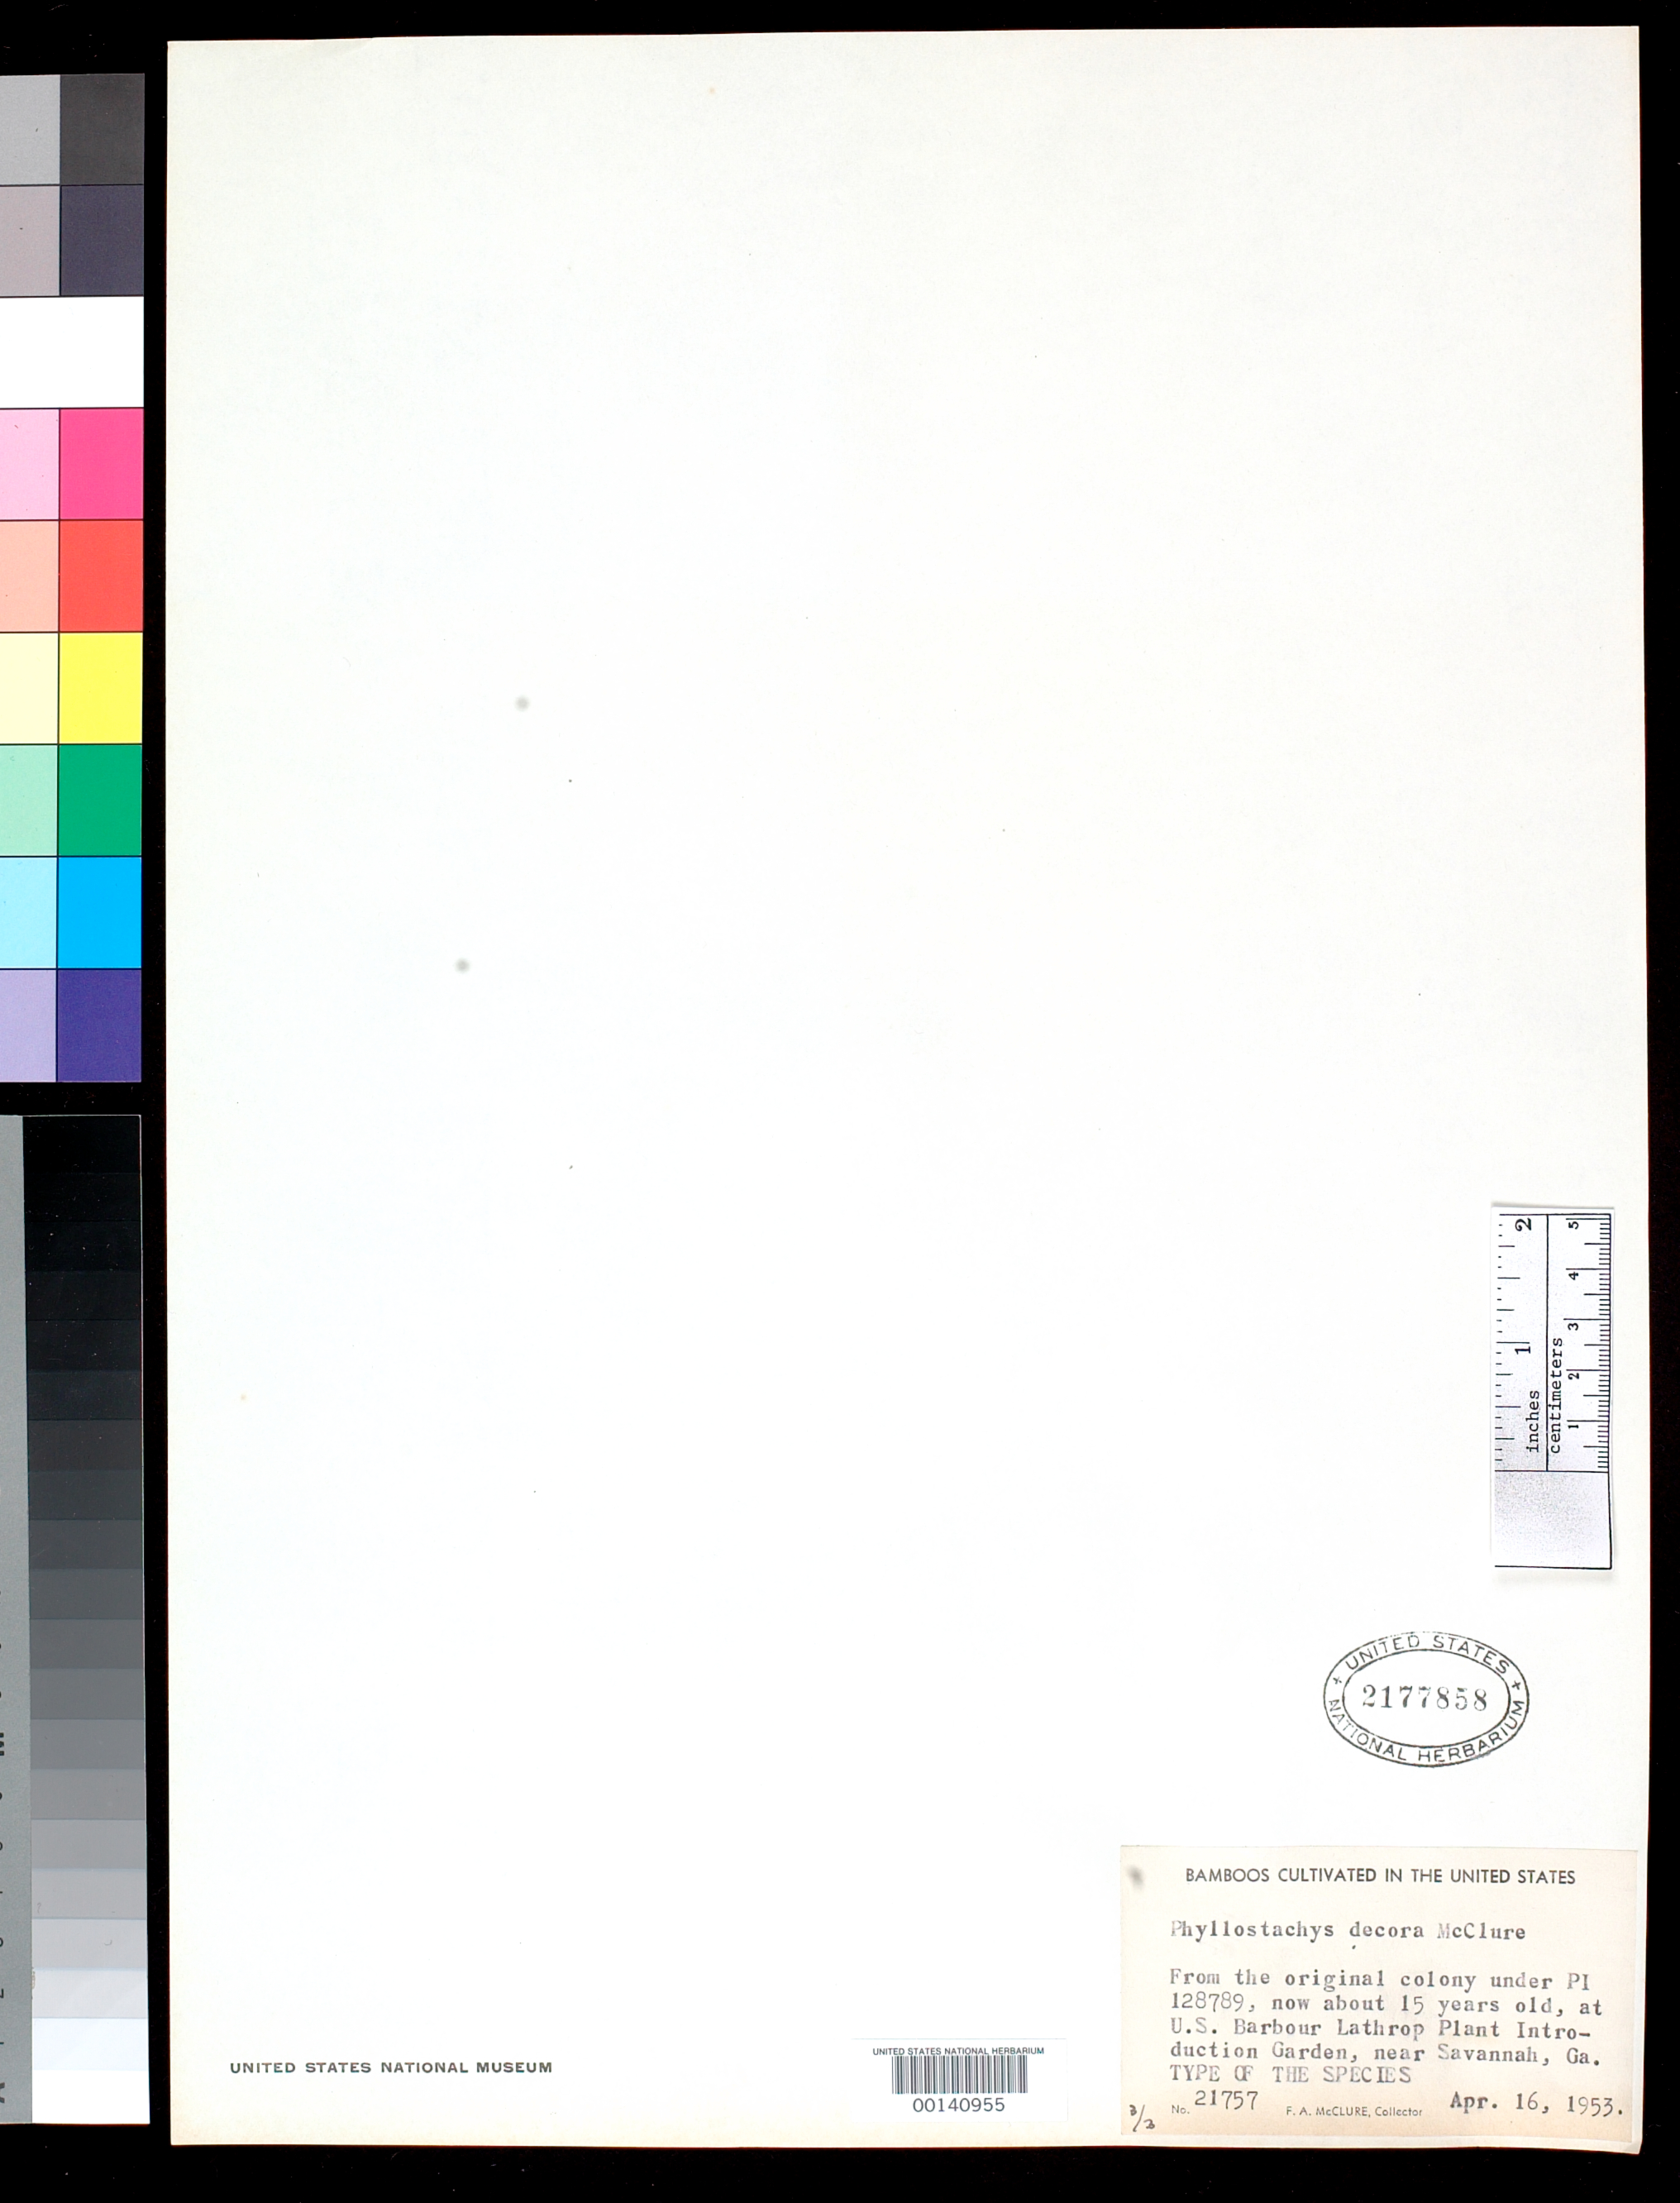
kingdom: Plantae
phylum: Tracheophyta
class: Liliopsida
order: Poales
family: Poaceae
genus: Phyllostachys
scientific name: Phyllostachys decora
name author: McClure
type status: Holotype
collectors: F. A. McClure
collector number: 21757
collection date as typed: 16 Apr 1953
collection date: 1953-04-16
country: China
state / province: Guangxi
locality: Hoi Wai Monastery, Lung Chi Mountain near I-ming.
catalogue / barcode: US 2177858